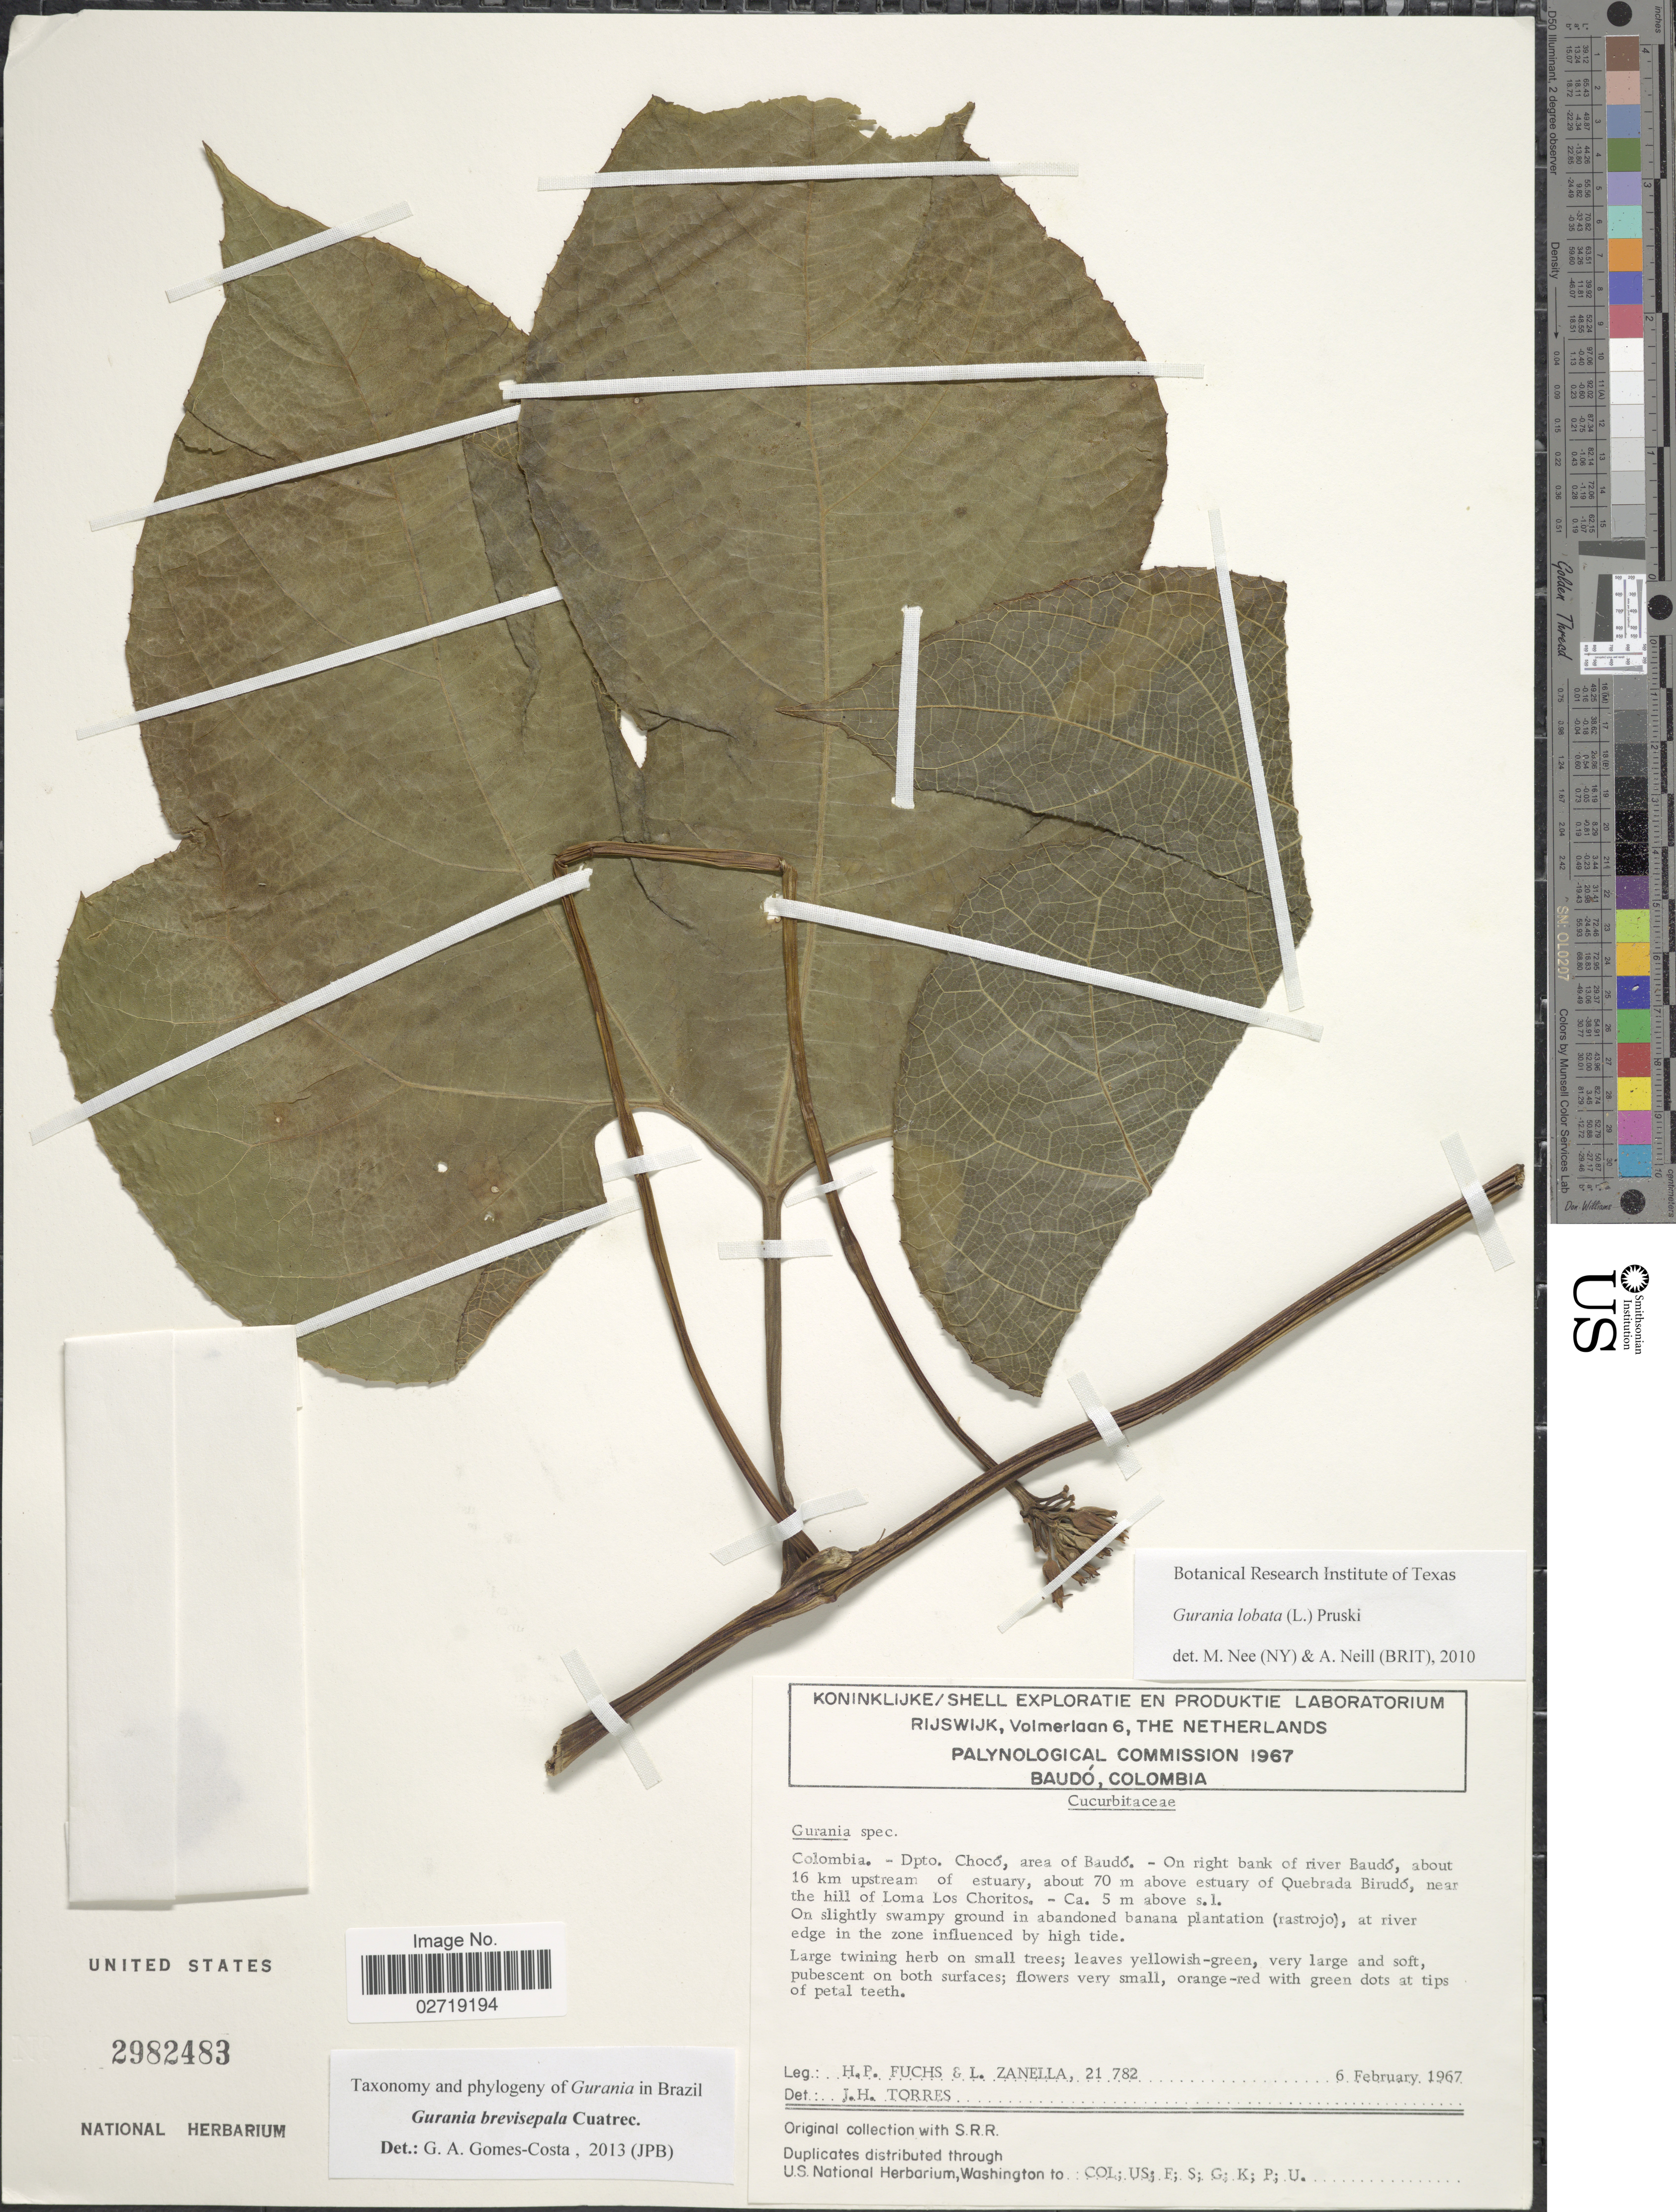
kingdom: Plantae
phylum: Tracheophyta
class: Magnoliopsida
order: Cucurbitales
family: Cucurbitaceae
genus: Gurania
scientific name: Gurania brevisepala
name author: Cuatrec.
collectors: H. P. Fuchs & L. Zanella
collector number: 231782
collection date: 1967-02-06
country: Colombia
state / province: Chocó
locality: Area of Baudo. - On right bank of river Baudo, about 16 km upstream of estuary, about 70 m above estuary of Quebrada Birudo, near the hill of Loma Los Choritos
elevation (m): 5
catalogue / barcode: US 2982483